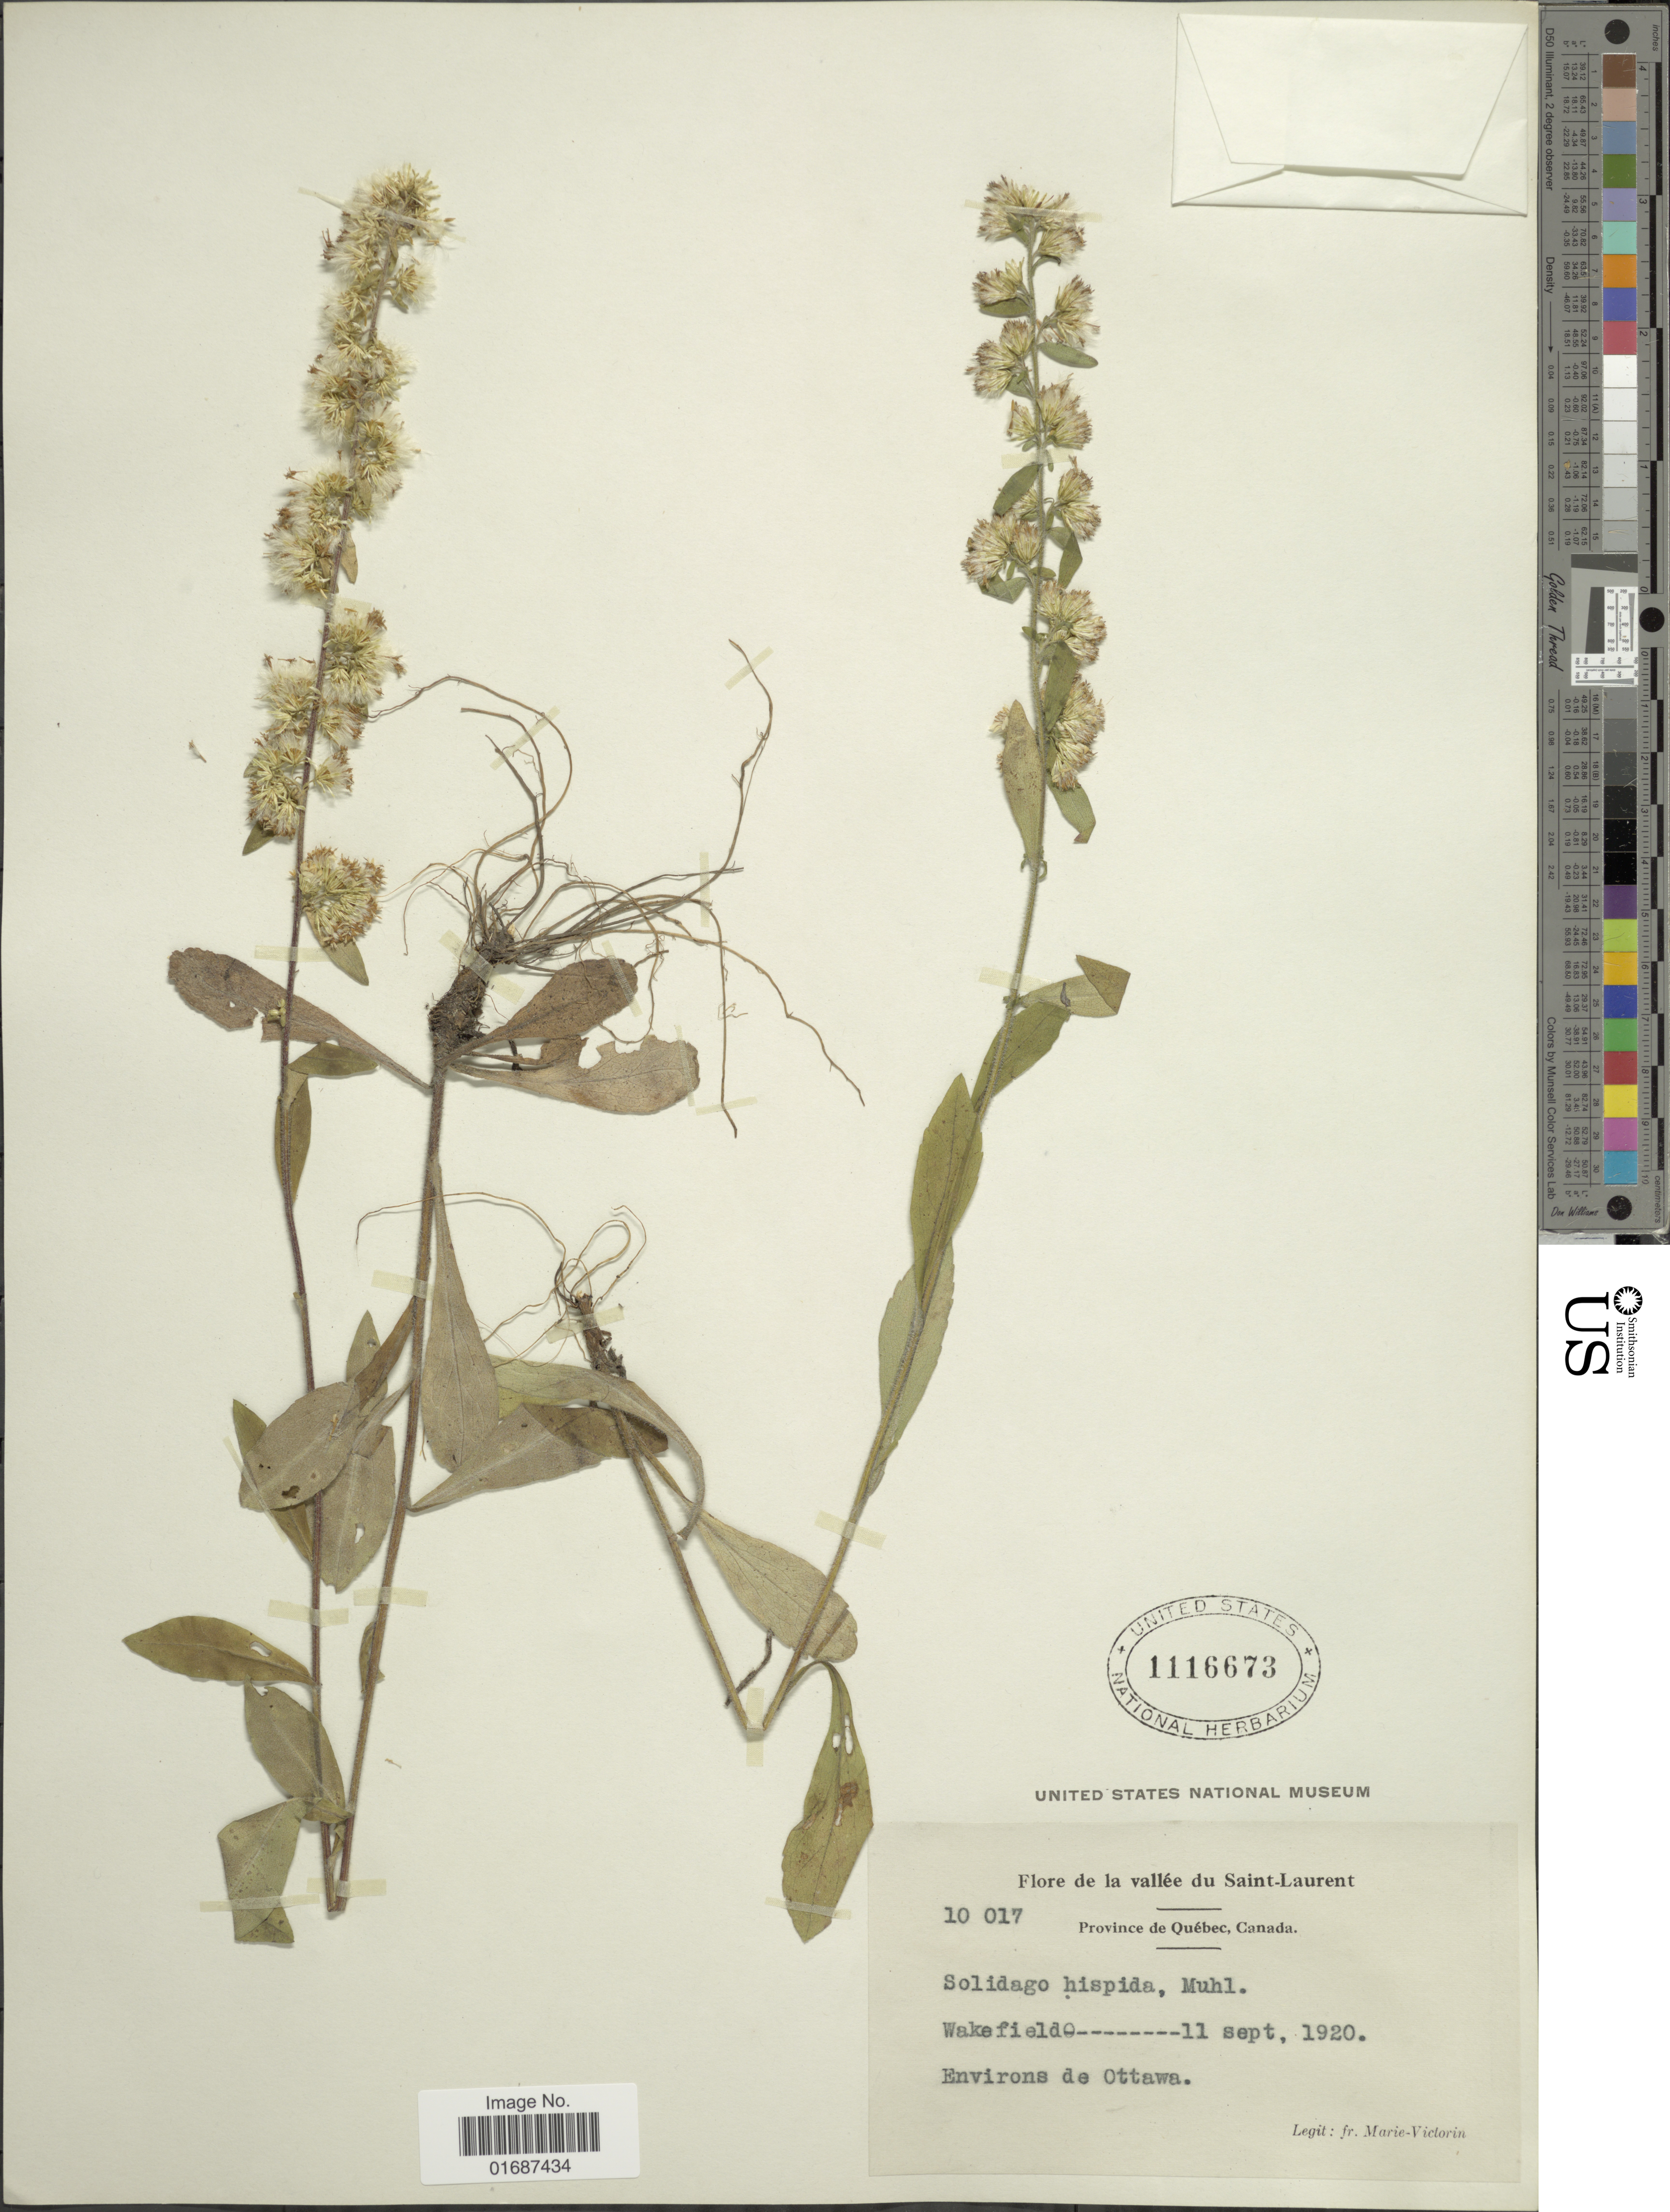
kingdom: Plantae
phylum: Tracheophyta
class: Magnoliopsida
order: Asterales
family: Asteraceae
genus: Solidago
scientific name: Solidago hispida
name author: Muhl. ex Willd.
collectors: Fr. Marie-Victorin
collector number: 10017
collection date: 1920-09-11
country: Canada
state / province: Quebec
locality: Flore de la vallee du Saint Laurent, Wakefield, Environs de Ottawa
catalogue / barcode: US 1116673